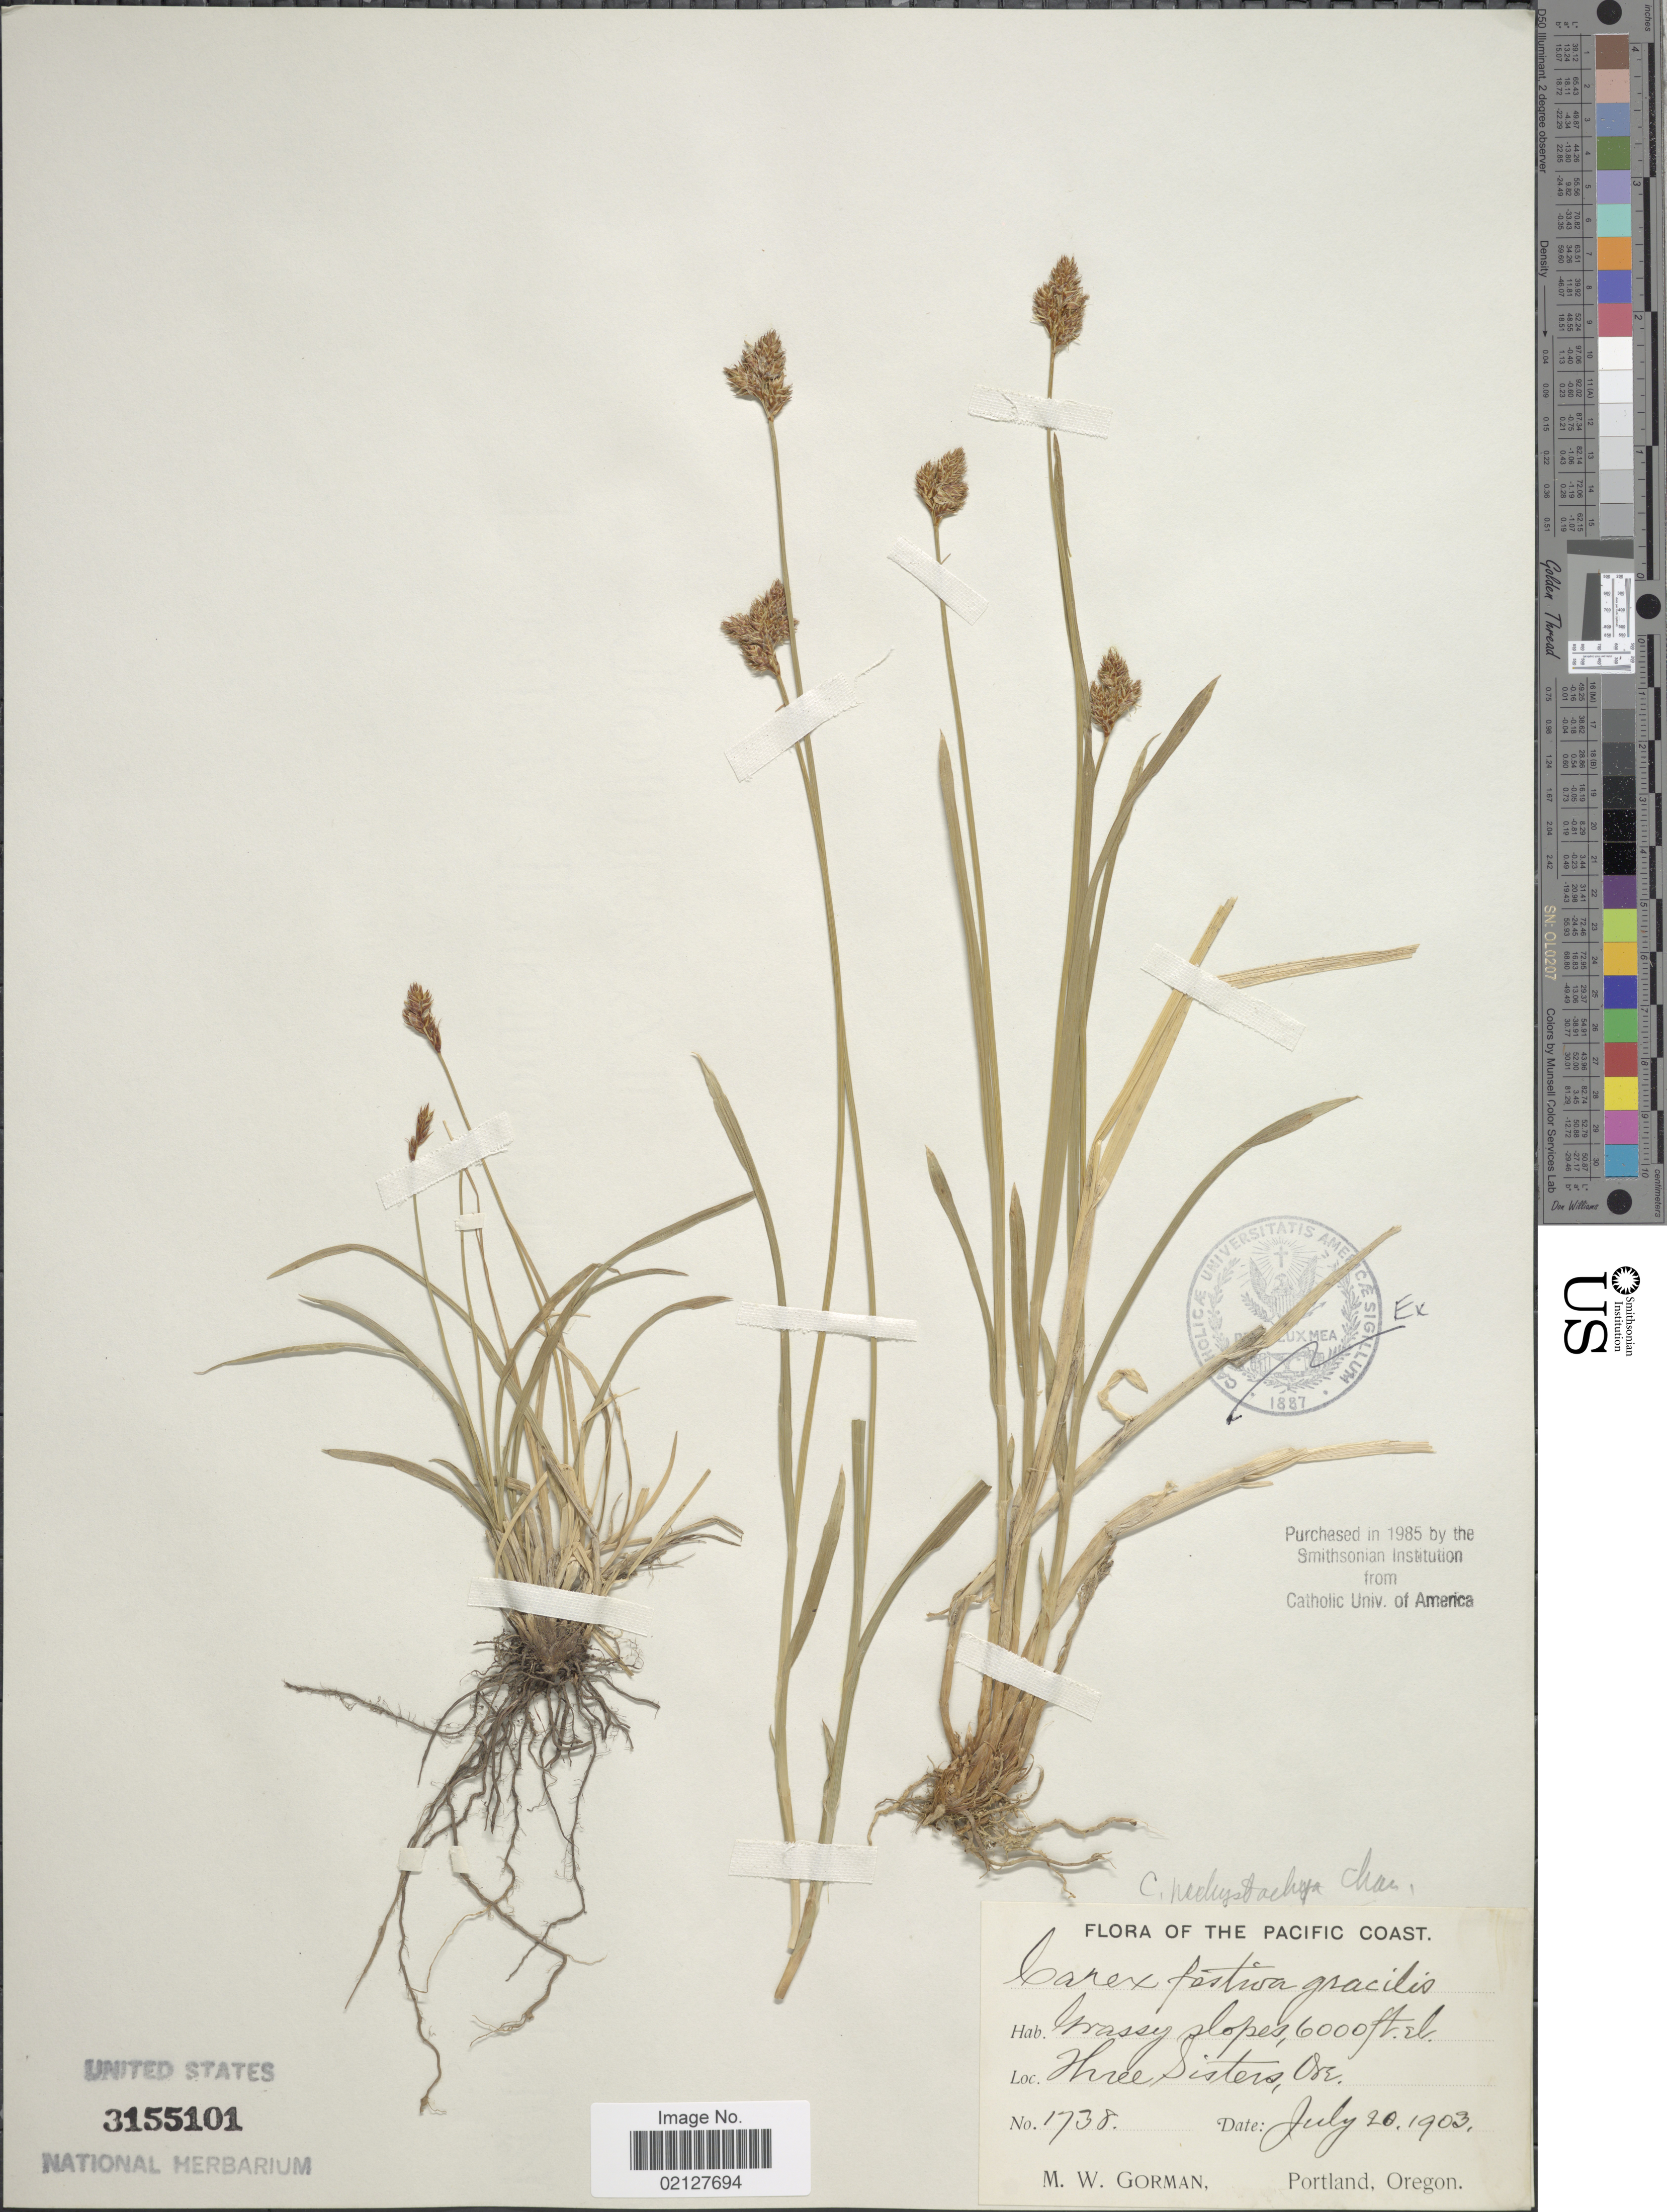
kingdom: Plantae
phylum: Tracheophyta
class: Liliopsida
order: Poales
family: Cyperaceae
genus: Carex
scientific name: Carex pachystachya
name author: Cham. ex Steud.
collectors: M. W. Gorman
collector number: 1738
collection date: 1903-07-20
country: United States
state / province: Oregon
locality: Three Sisters. Pacific Coast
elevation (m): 1829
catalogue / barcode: US 3155101